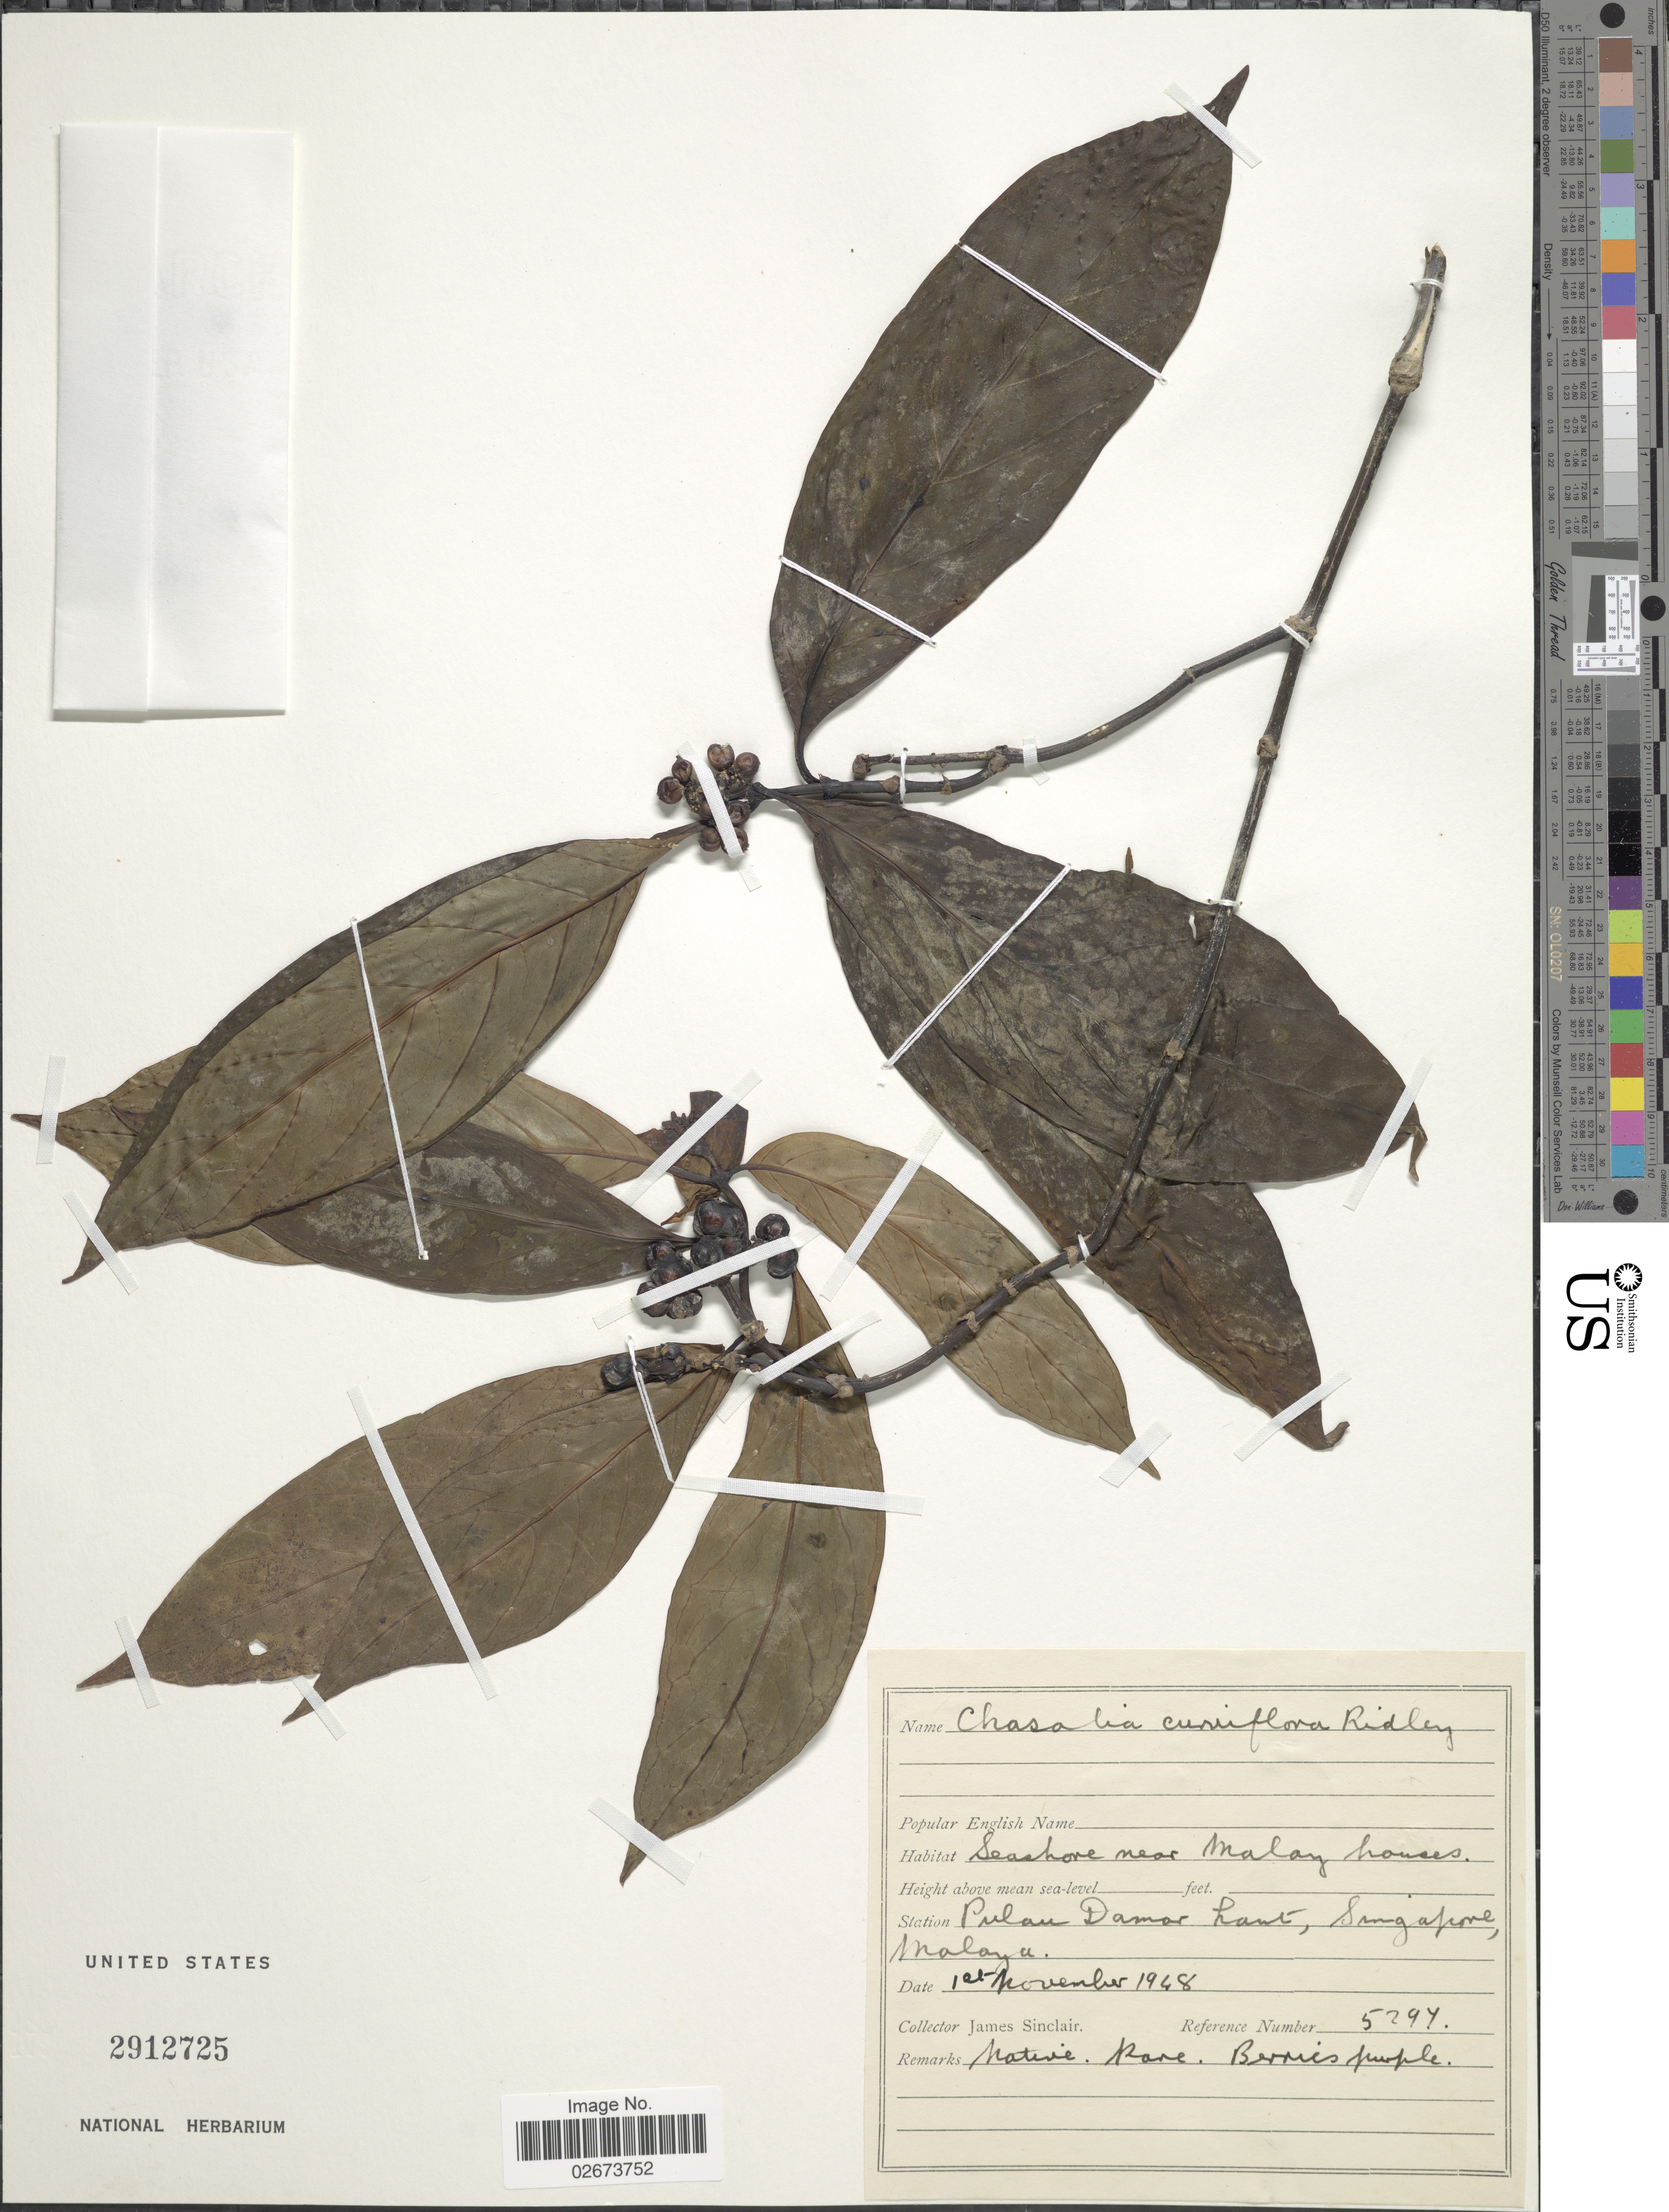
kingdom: Plantae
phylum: Tracheophyta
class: Magnoliopsida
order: Gentianales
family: Rubiaceae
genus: Chassalia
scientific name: Chassalia curviflora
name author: (Wall.) Thwaites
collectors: J. Sinclair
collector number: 5294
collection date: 1948-11-01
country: Singapore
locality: Seashore near Malay houses, Pulau Damar Laut, Singapore, Malaya.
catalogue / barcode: US 2912725